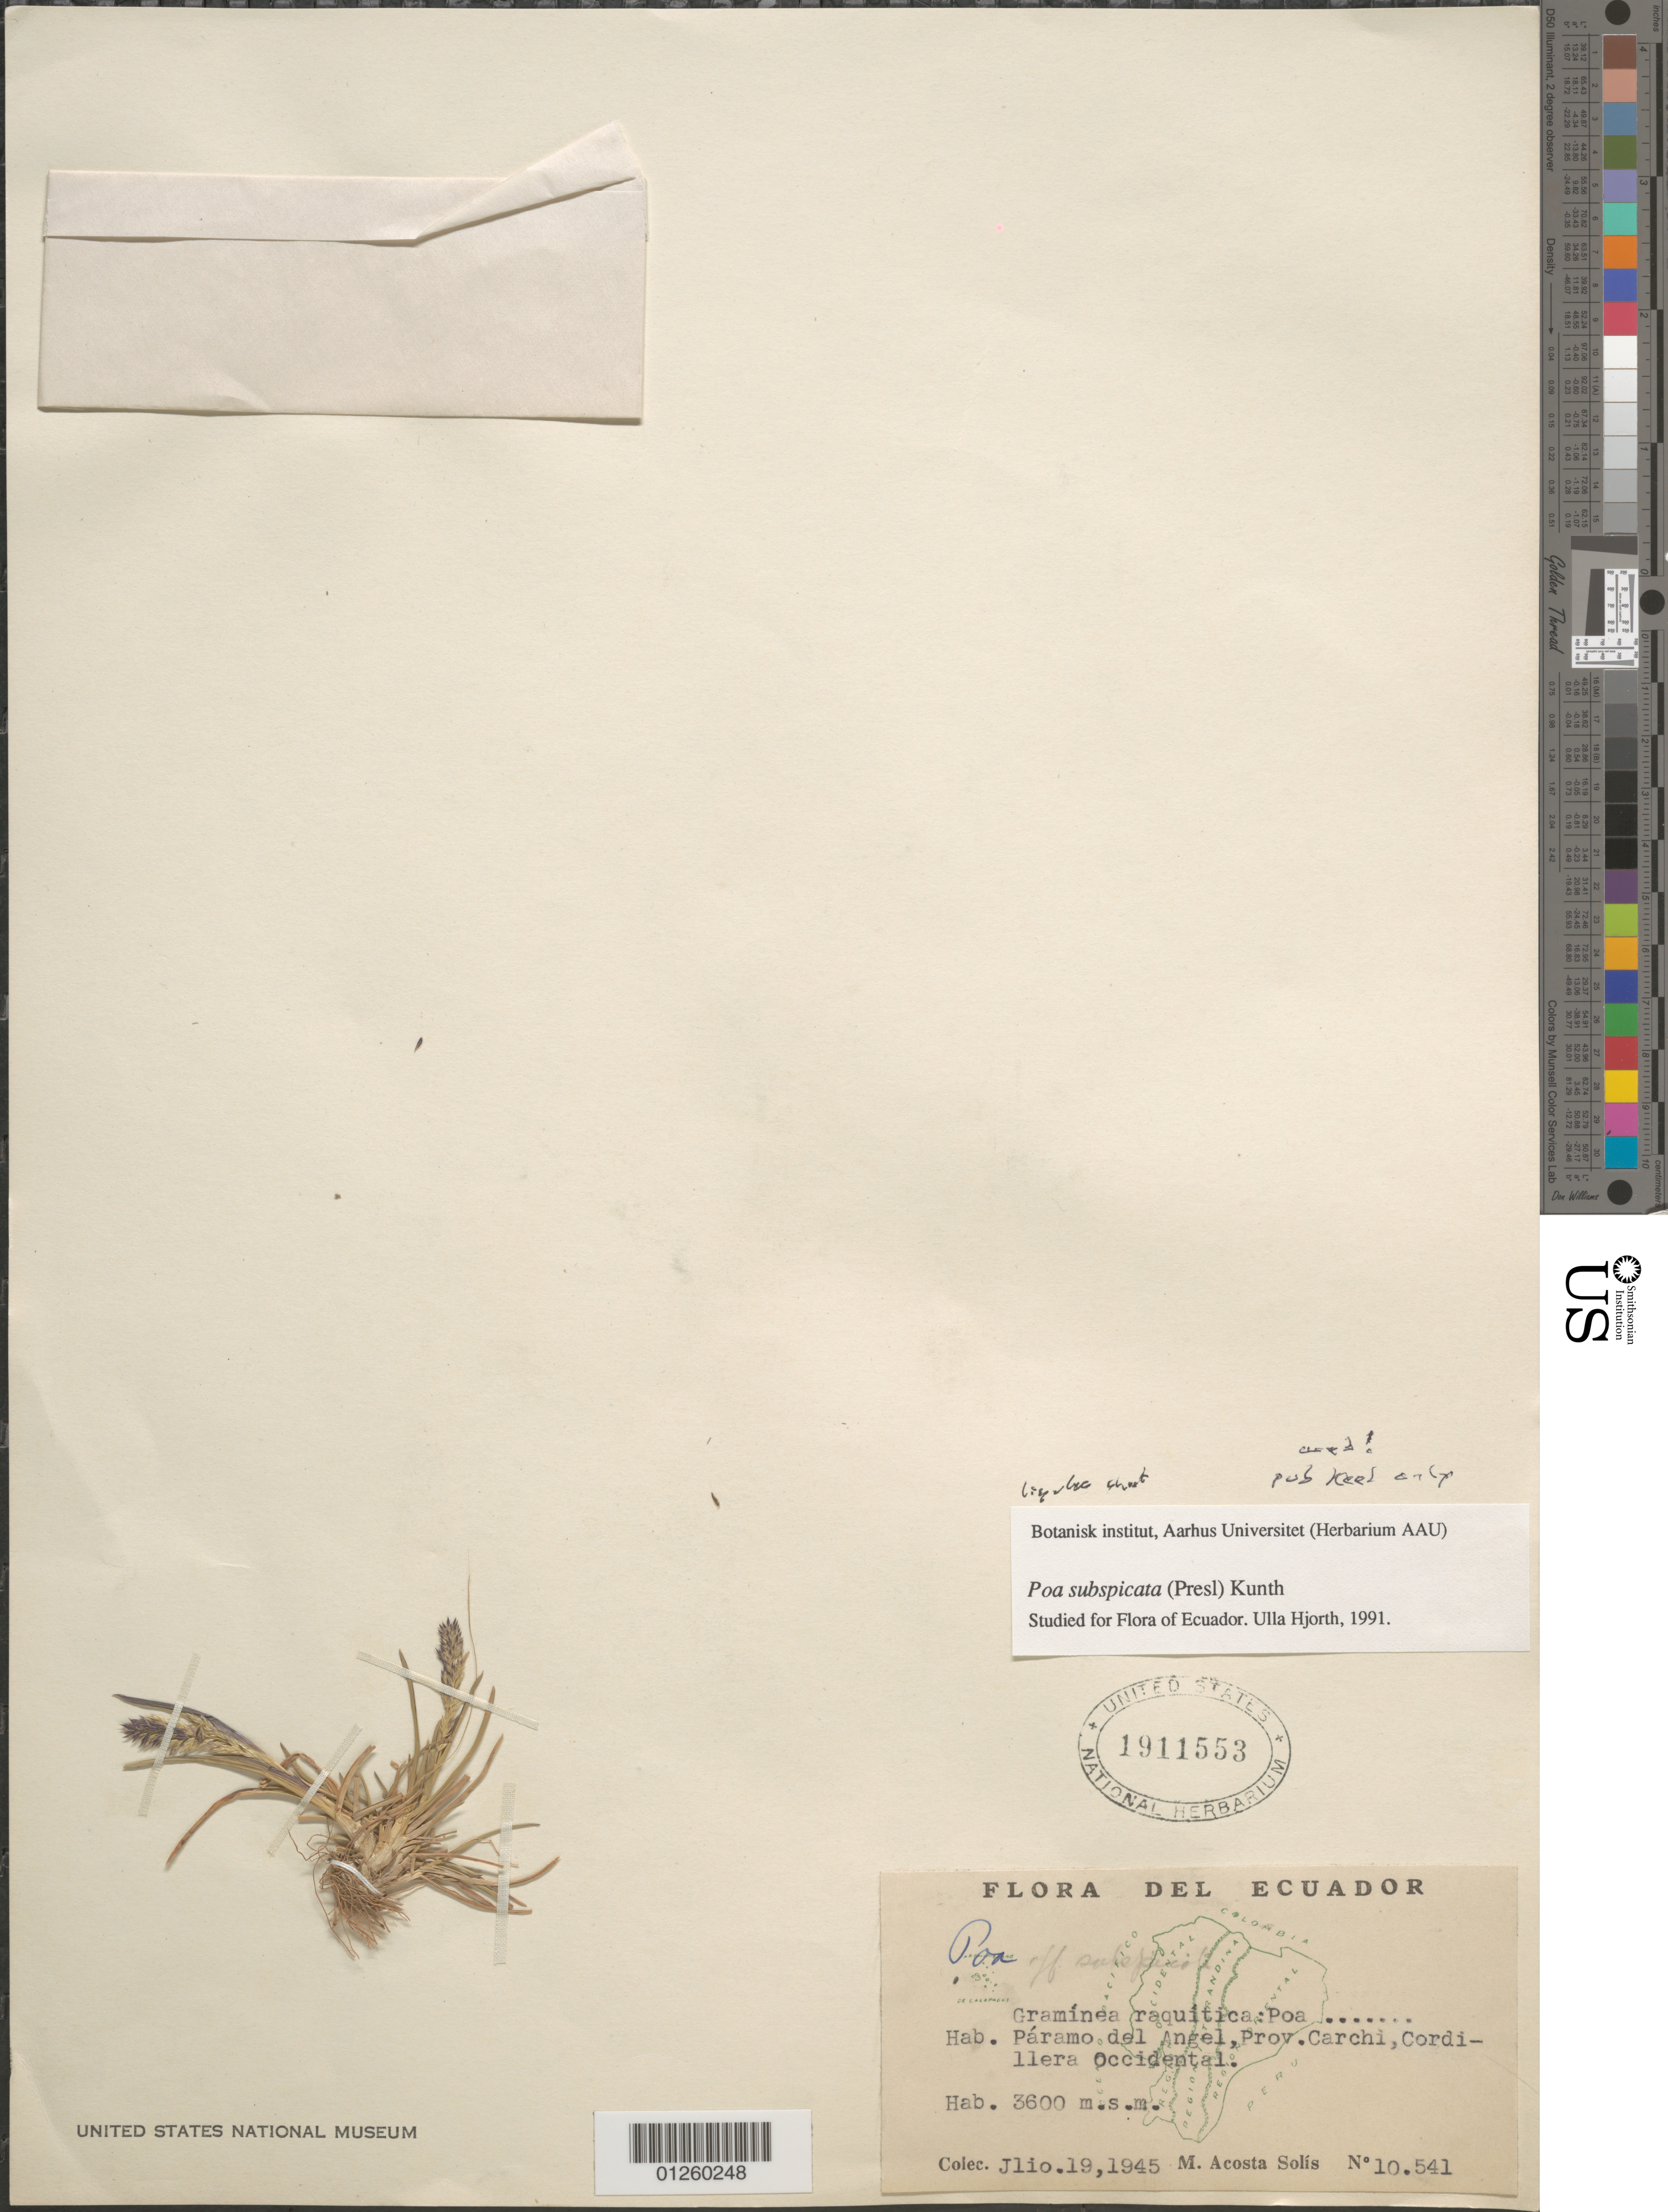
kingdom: Plantae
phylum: Tracheophyta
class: Liliopsida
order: Poales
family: Poaceae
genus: Poa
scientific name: Poa subspicata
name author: (J. Presl) Kunth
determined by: Soreng, Robert J., Research Associate (BOT), Smithsonian Institution - National Museum of Natural History (UNITED STATES)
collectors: M. Acosta Solis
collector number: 10.541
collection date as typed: Jlio.19, 1945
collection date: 1945-07-19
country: Ecuador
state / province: Carchi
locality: Paramo del Angel, Coordillera Occidental.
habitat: Paramo.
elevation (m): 3600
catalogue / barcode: US 1911553